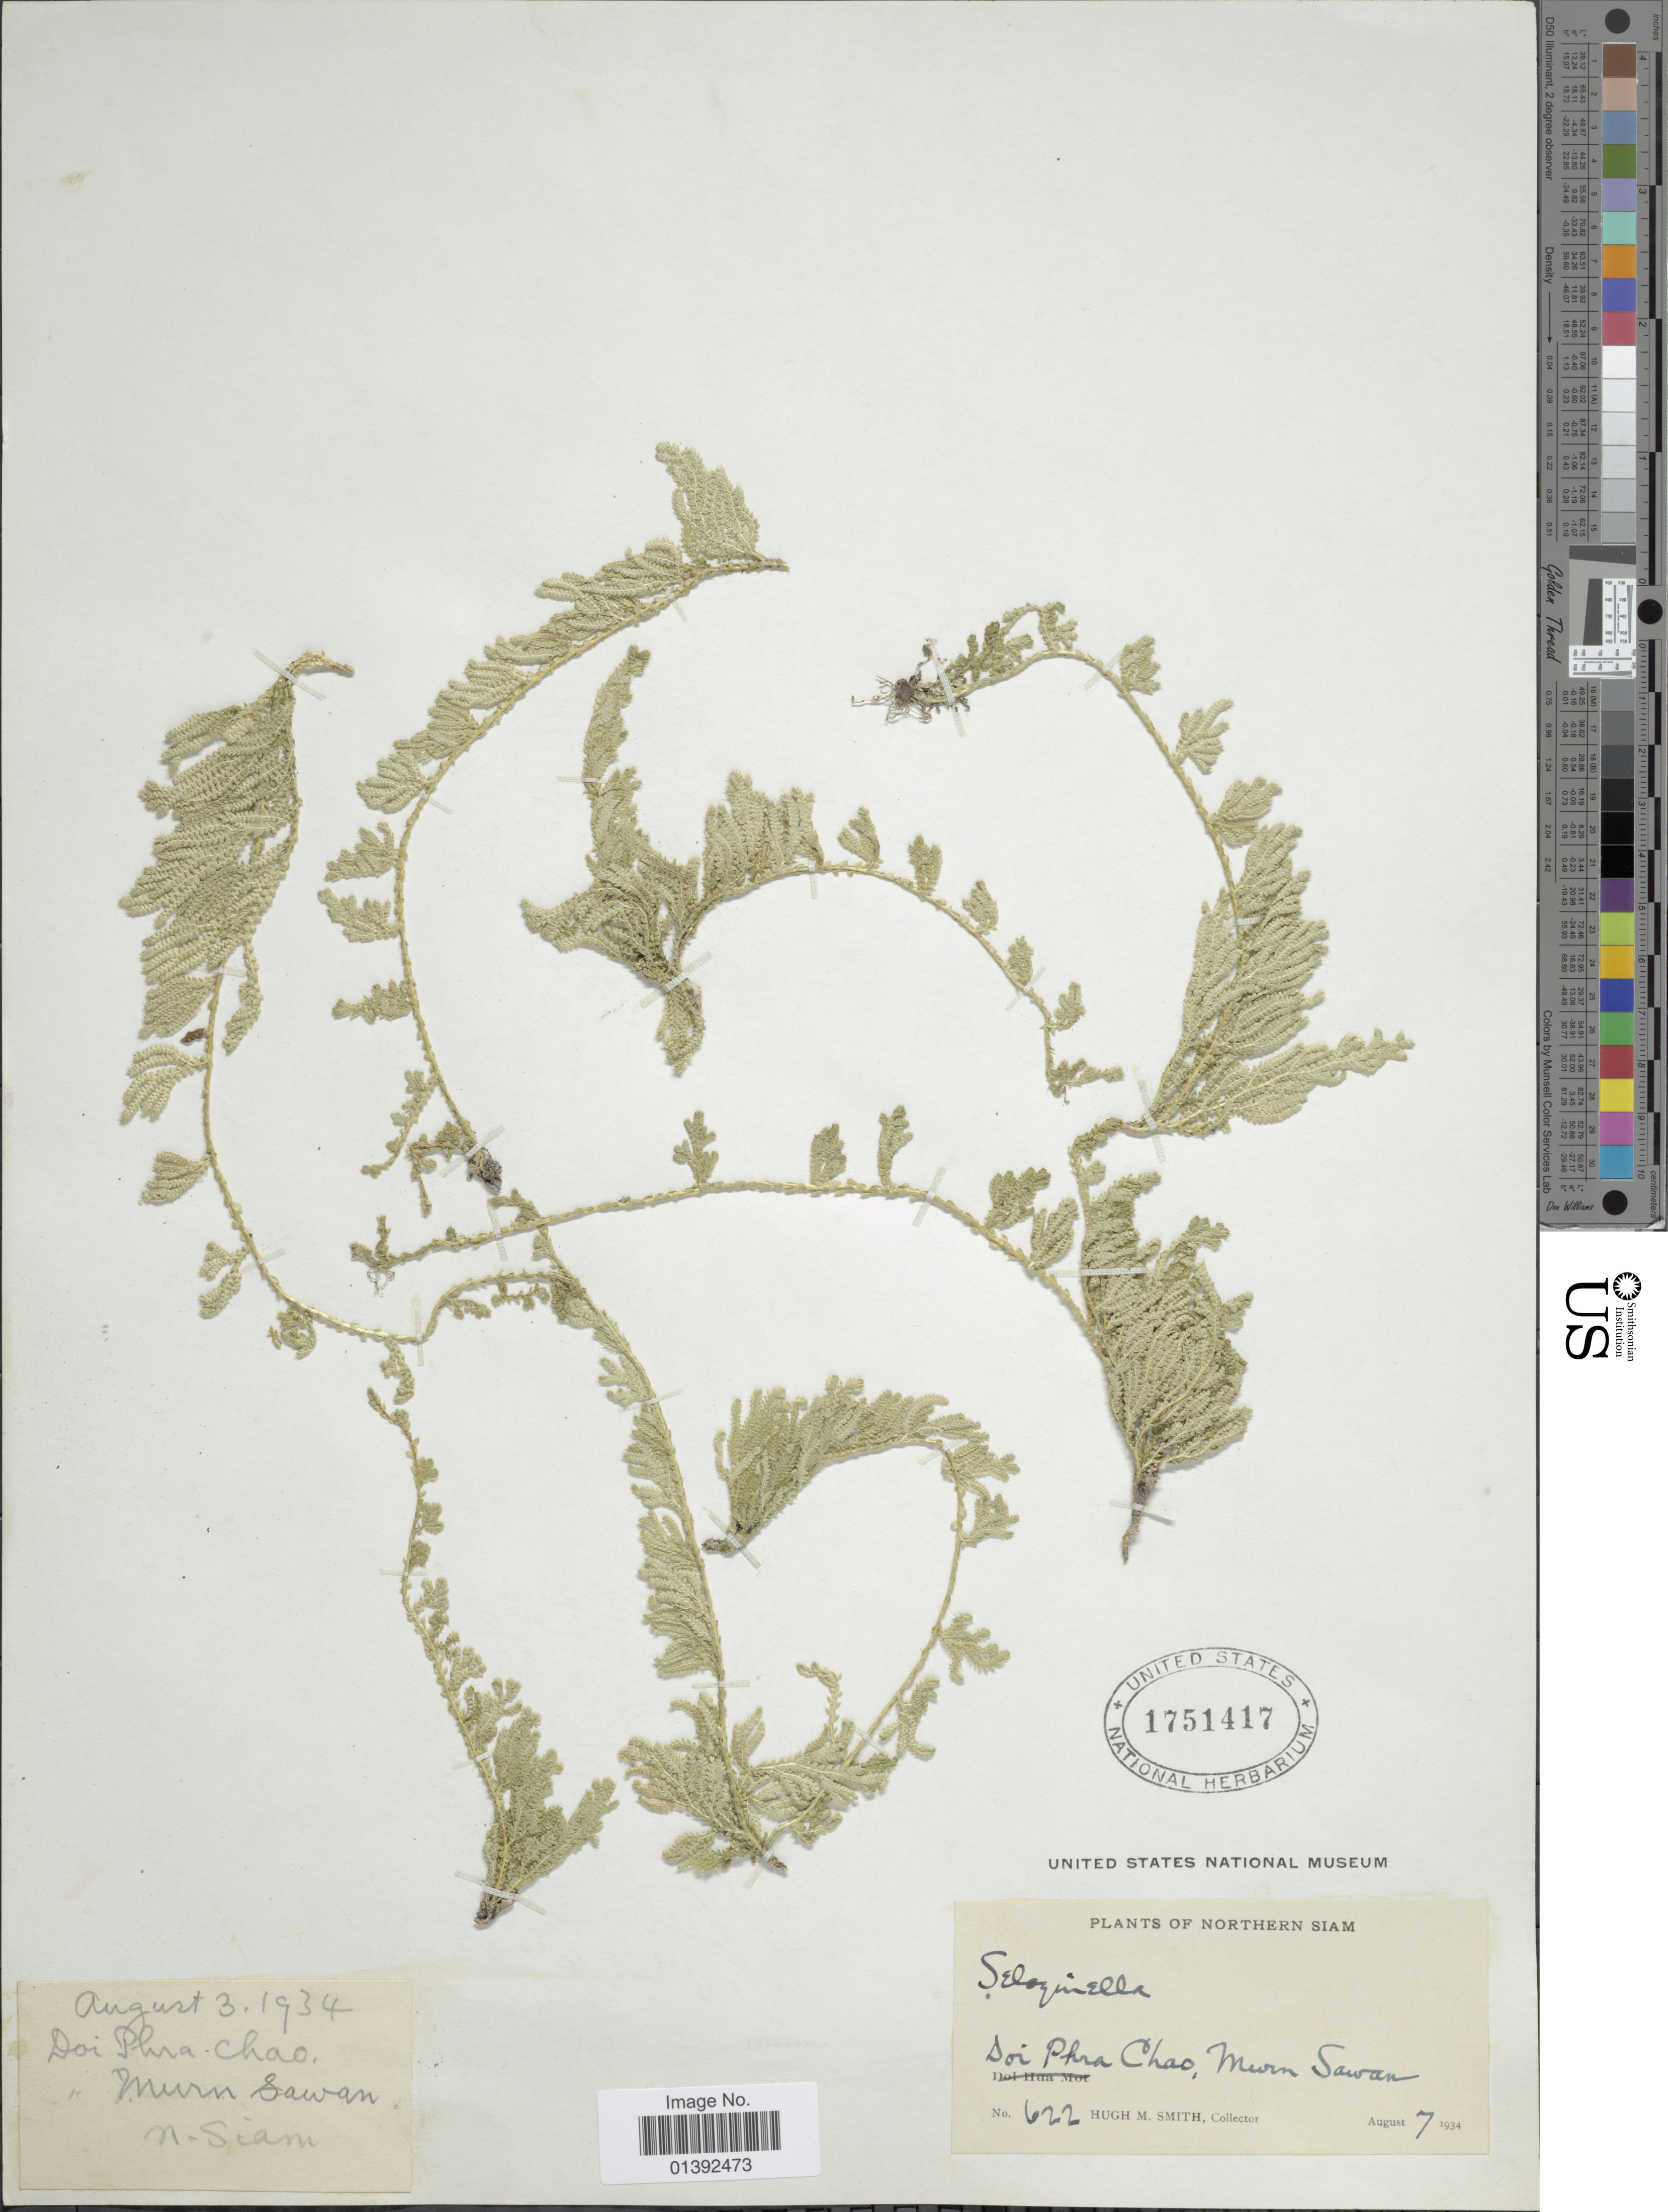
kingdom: Plantae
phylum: Tracheophyta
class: Lycopodiopsida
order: Selaginellales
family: Selaginellaceae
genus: Selaginella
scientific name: Selaginella sp.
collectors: H. M. Smith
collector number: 622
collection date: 1934-08-03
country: Thailand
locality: Northern Siam, Doi Phra Choa, Murn Sawan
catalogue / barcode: US 1751417